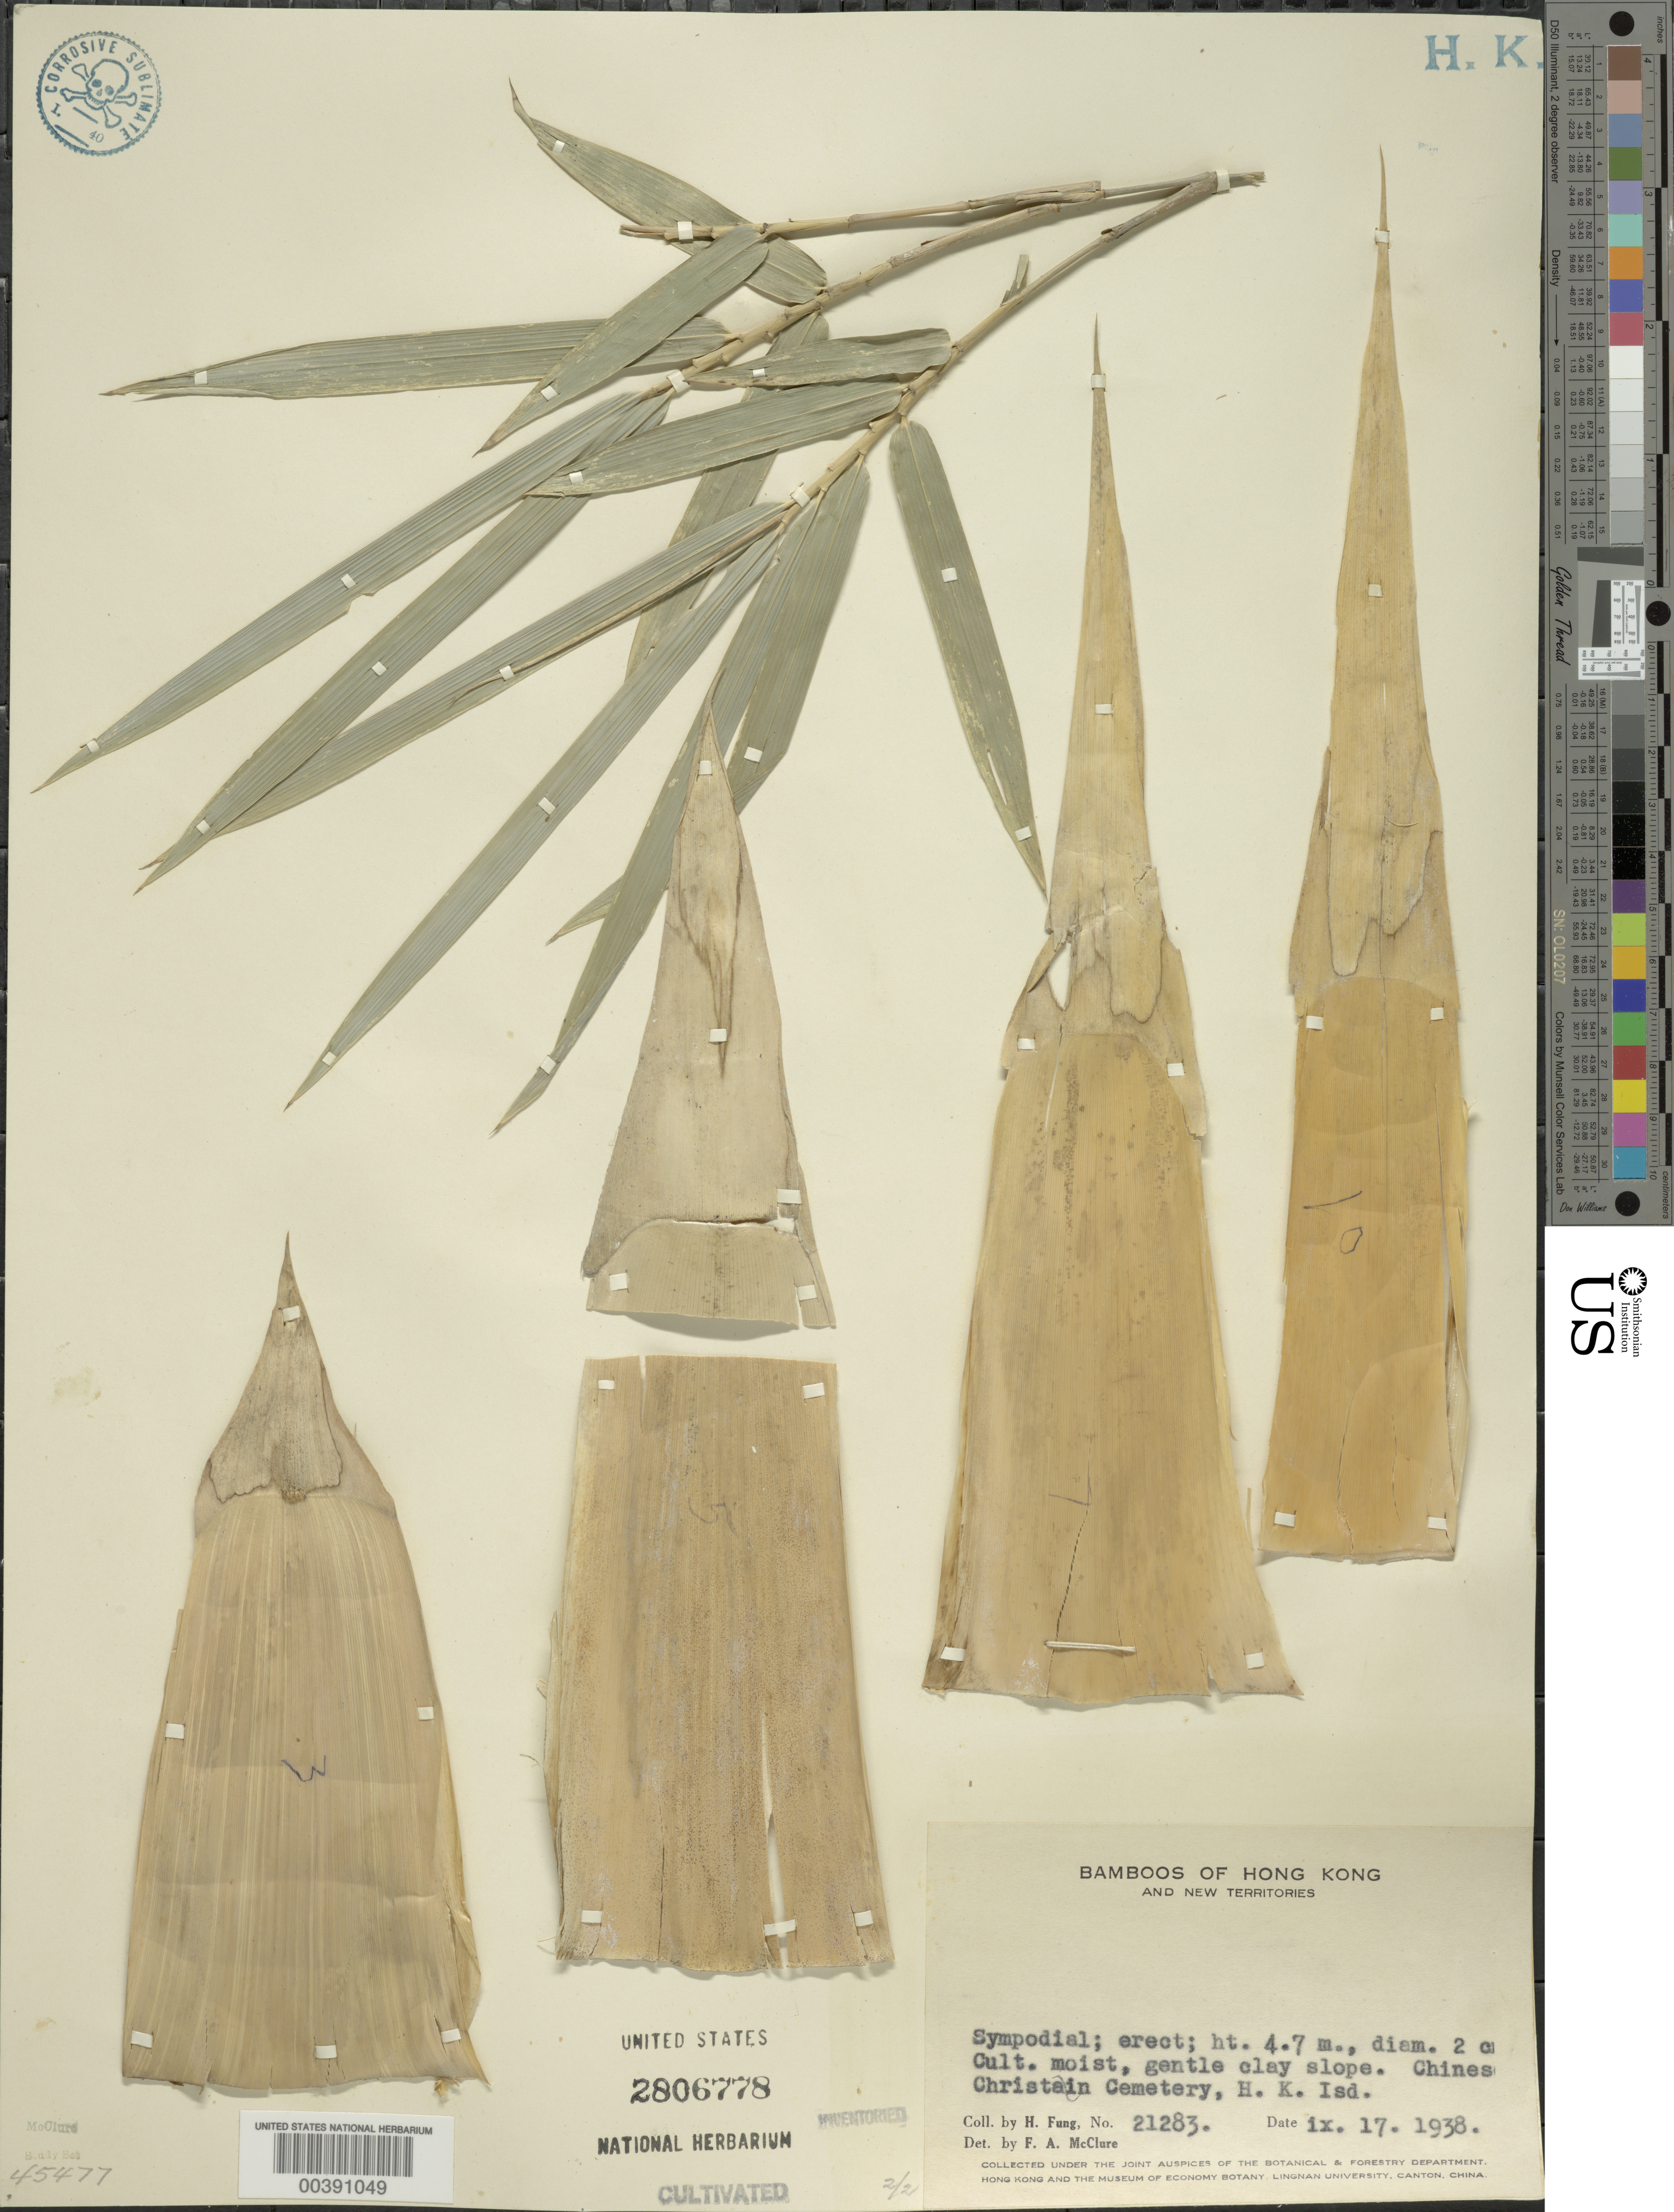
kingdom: Plantae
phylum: Tracheophyta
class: Liliopsida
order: Poales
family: Poaceae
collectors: H. L. Fung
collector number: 21283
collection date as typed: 17 Sep 1938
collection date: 1938-09-17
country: China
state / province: Hong Kong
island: Hong Kong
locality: Chinese christian cemetery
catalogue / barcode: US 2806778